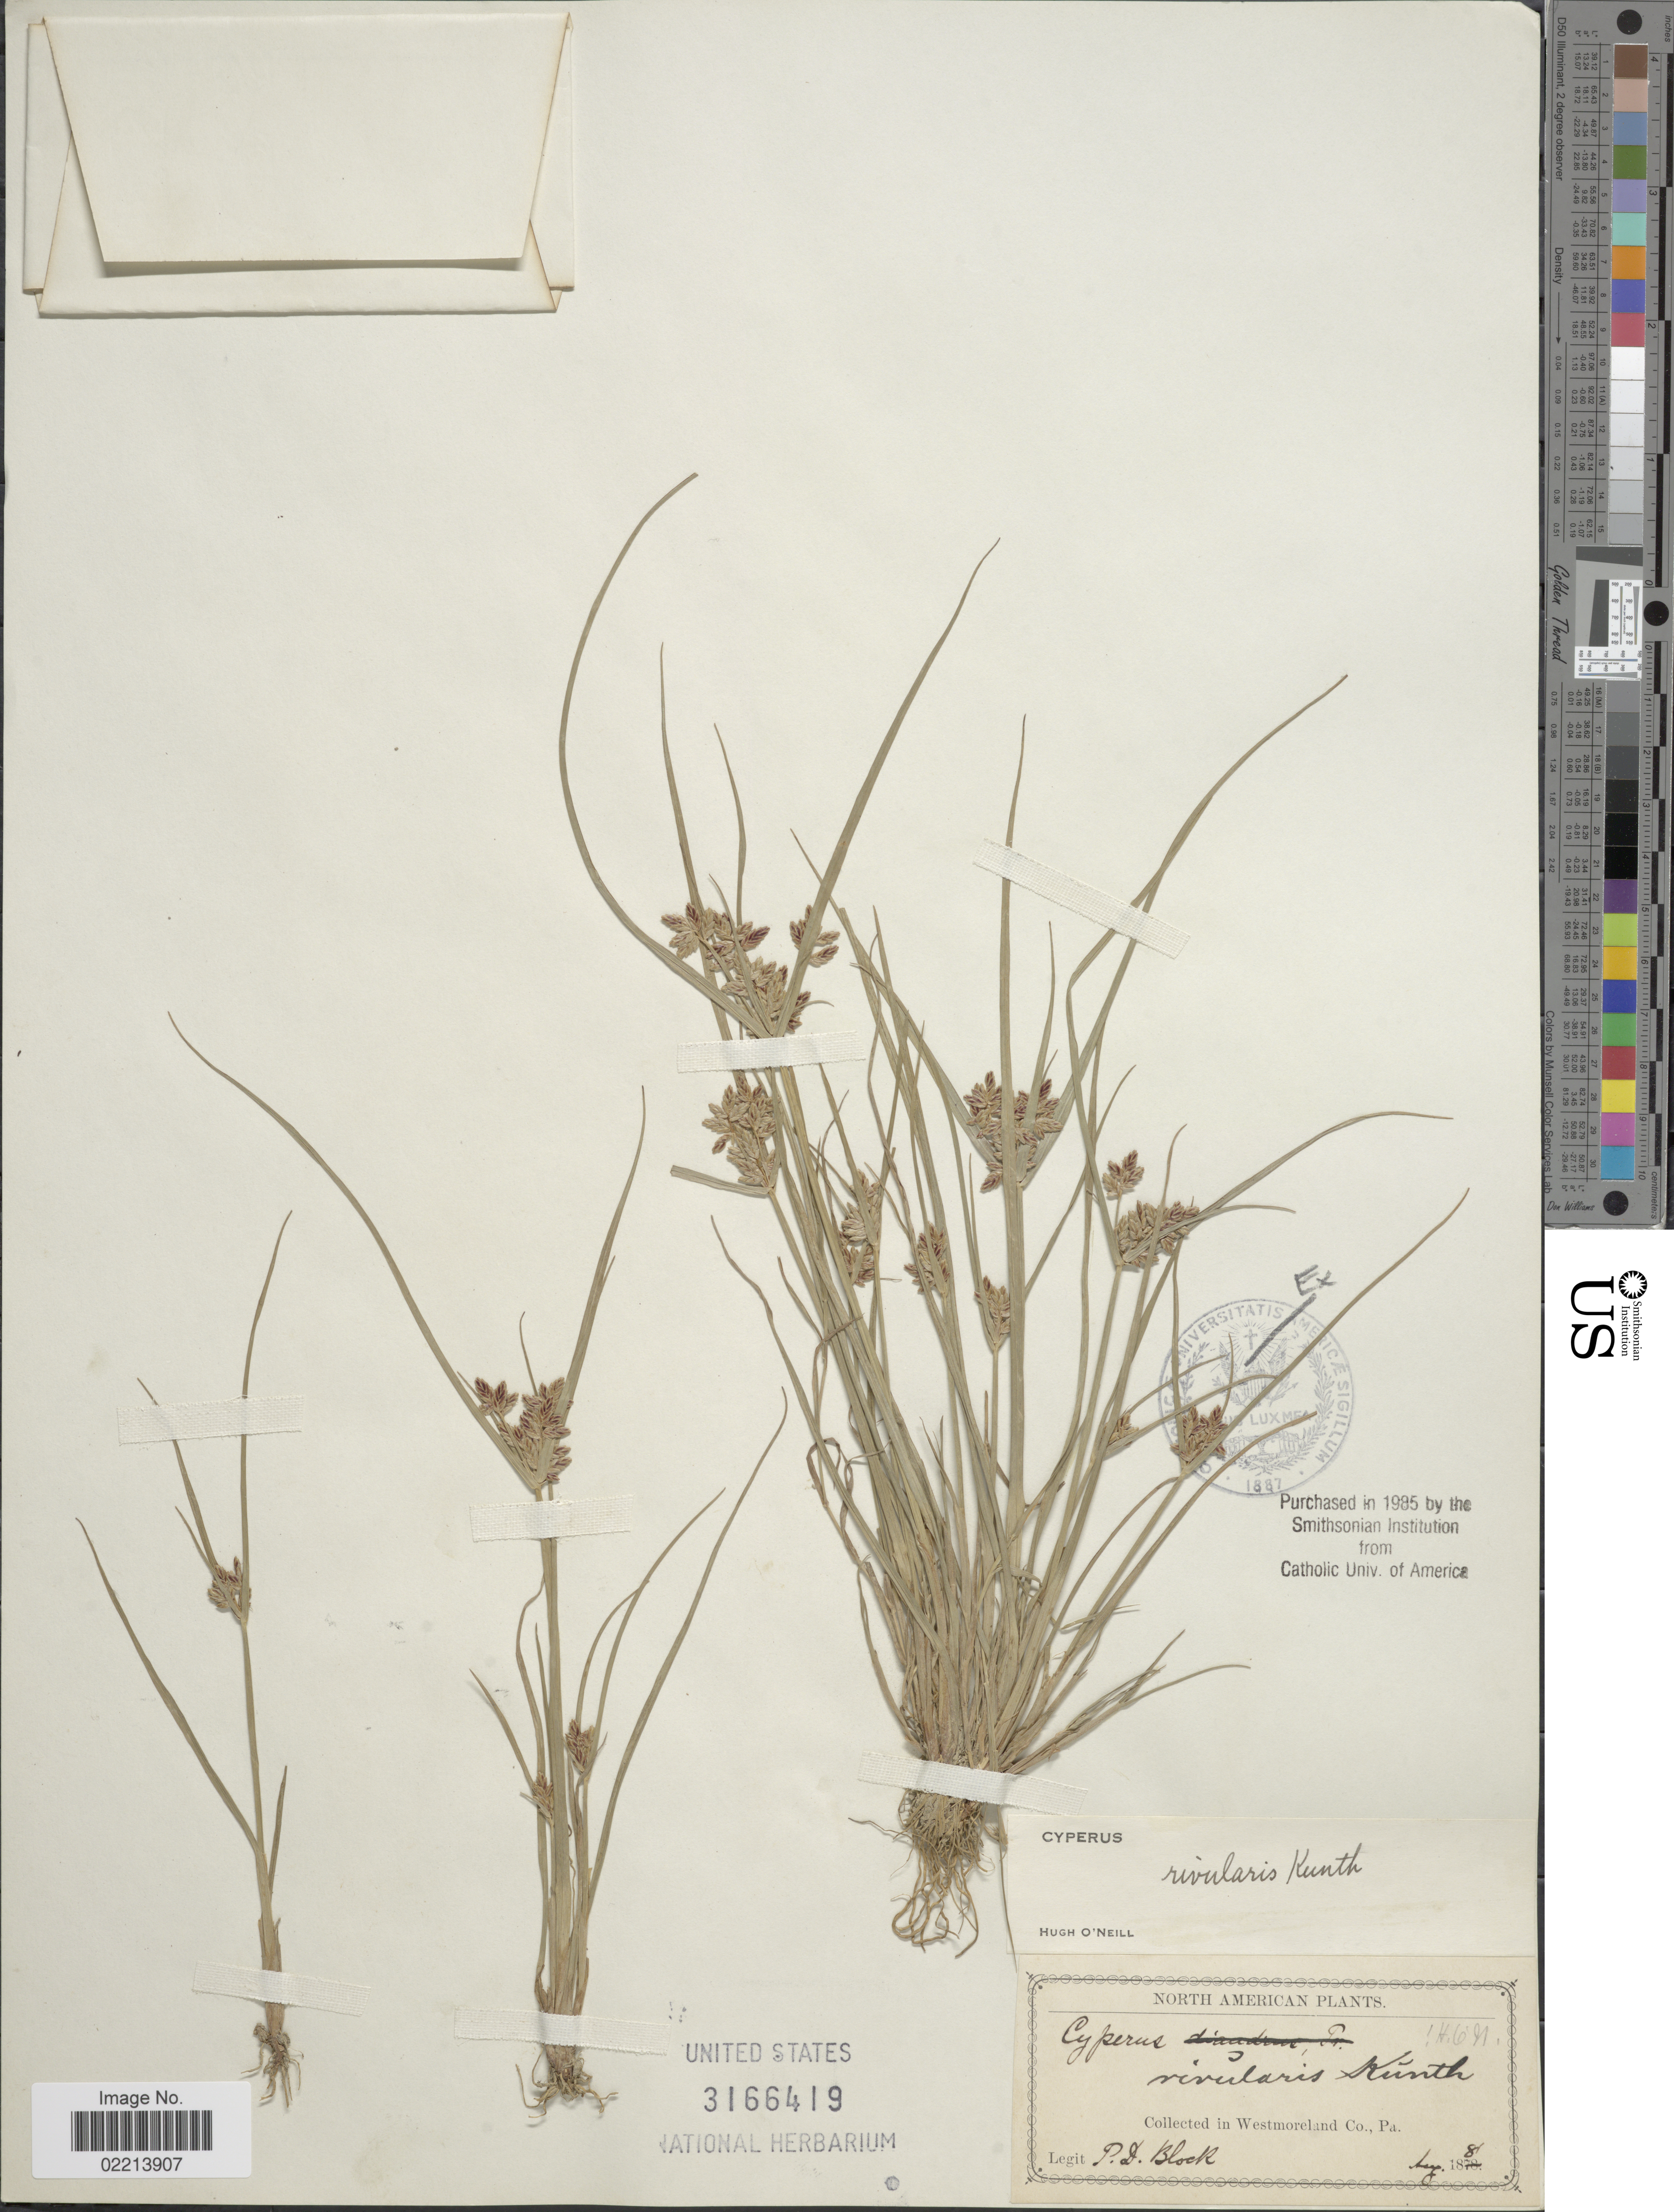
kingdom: Plantae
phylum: Tracheophyta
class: Liliopsida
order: Poales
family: Cyperaceae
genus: Cyperus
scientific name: Cyperus bipartitus Torr.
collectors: P. De Block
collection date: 1881-08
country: United States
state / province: Pennsylvania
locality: In Westmoreland Co.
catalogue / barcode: US 3166419